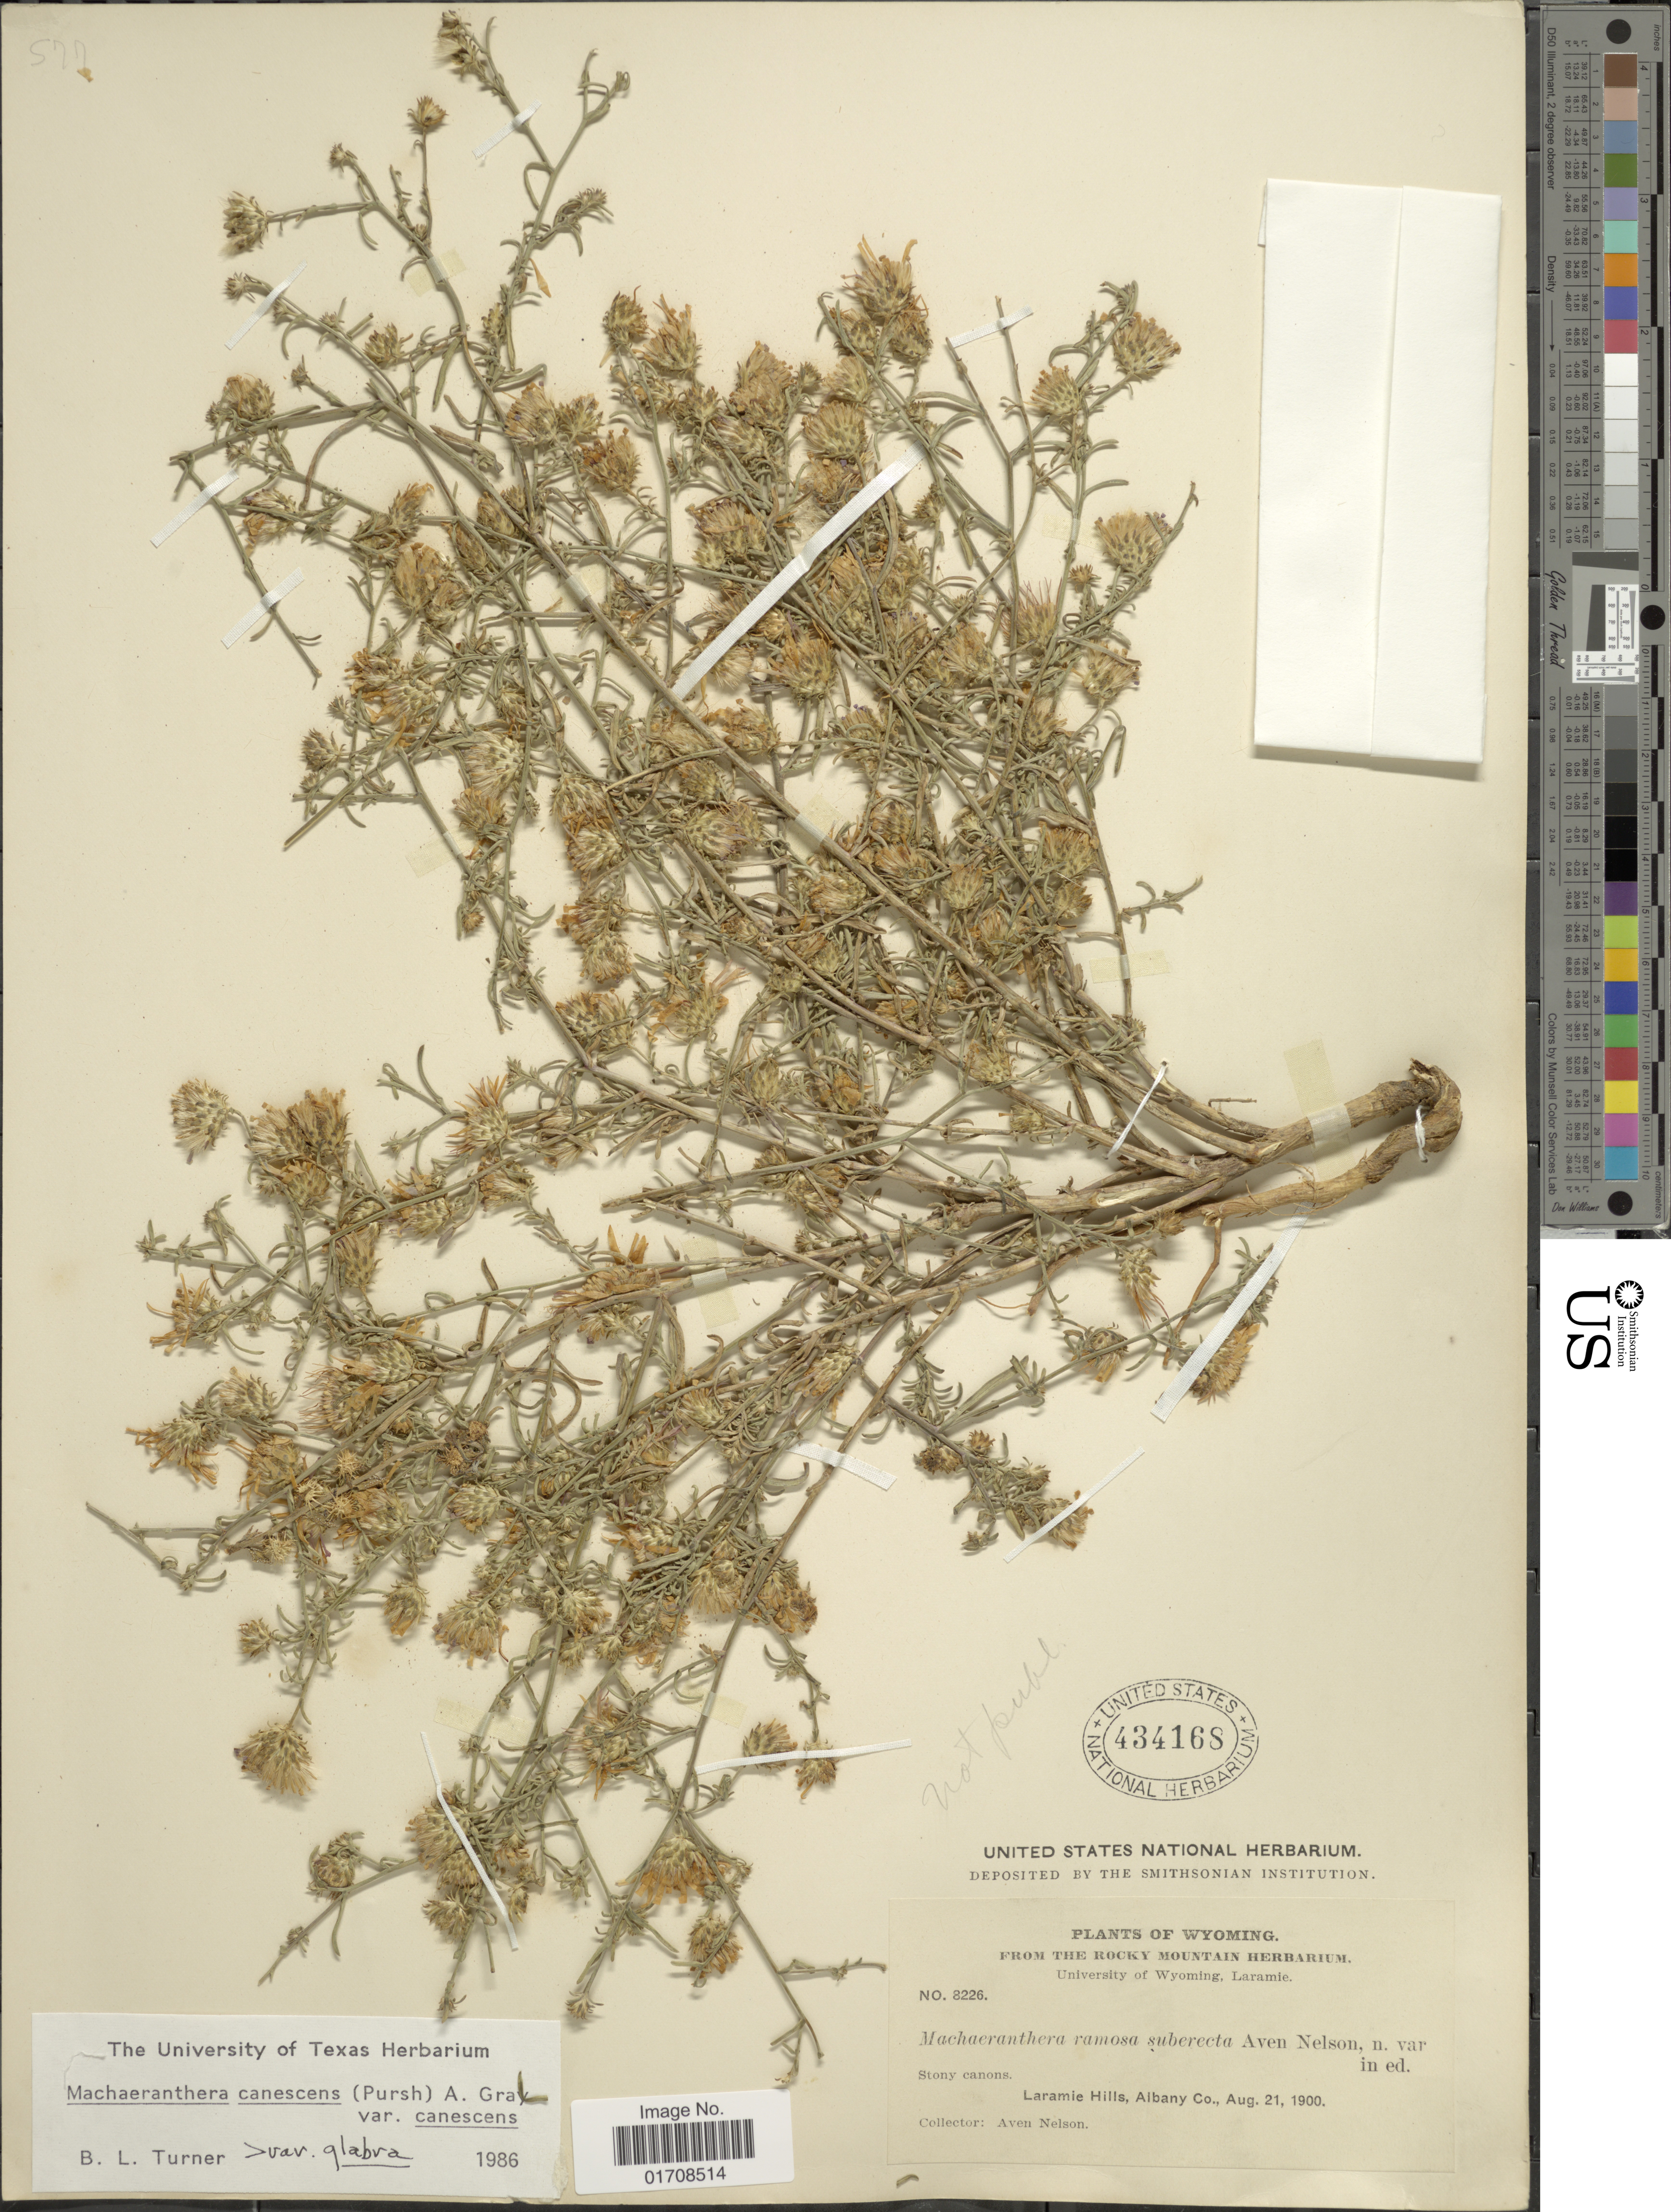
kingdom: Plantae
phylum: Tracheophyta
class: Magnoliopsida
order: Asterales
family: Asteraceae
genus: Machaeranthera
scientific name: Machaeranthera canescens var. canescens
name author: (Pursh) A. Gray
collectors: A. Nelson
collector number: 8226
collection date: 1900-08-21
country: United States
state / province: Wyoming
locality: Laramie Hills, Albany Co.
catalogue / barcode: US 434168